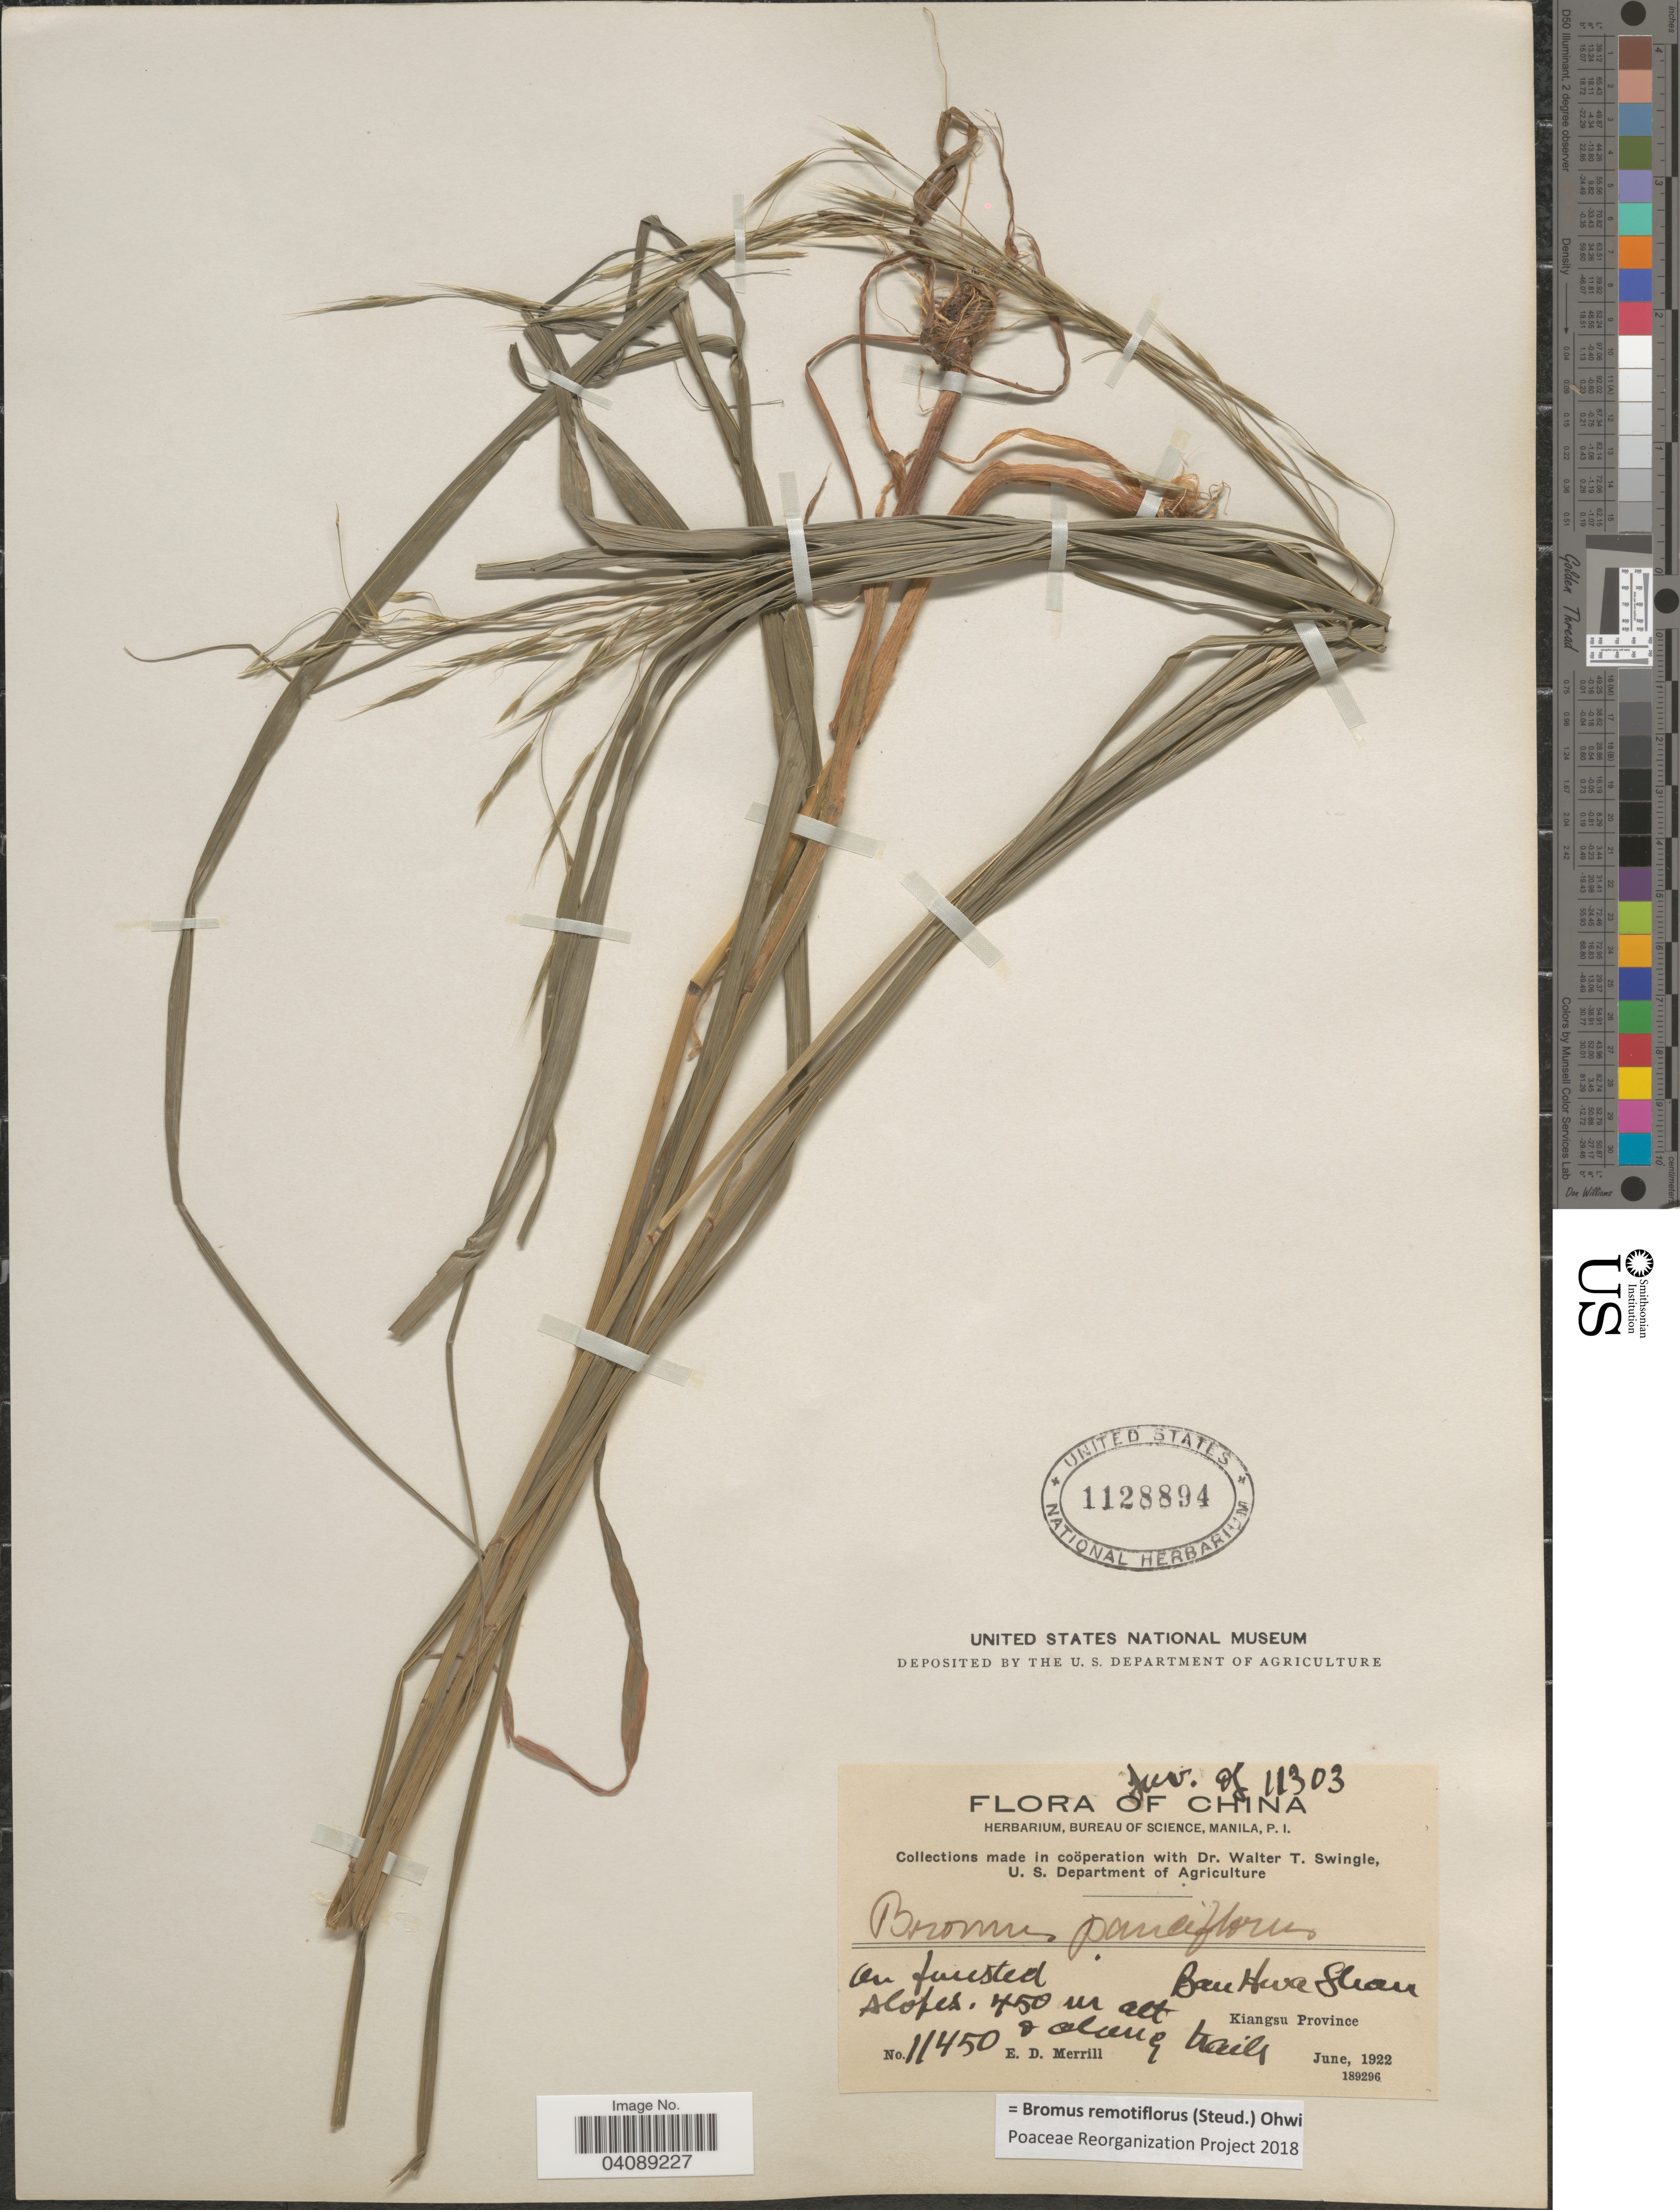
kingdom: Plantae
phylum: Tracheophyta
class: Liliopsida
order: Poales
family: Poaceae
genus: Bromus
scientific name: Bromus remotiflorus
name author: (Steud.) Ohwi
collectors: E. D. Merrill & W. T. Swingle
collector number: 11450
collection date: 1922-06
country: China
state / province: Jiangsu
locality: On forested slopes & along trail. Bau Hwa Shan. Kiangsu Province.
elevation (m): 450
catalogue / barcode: US 1128894